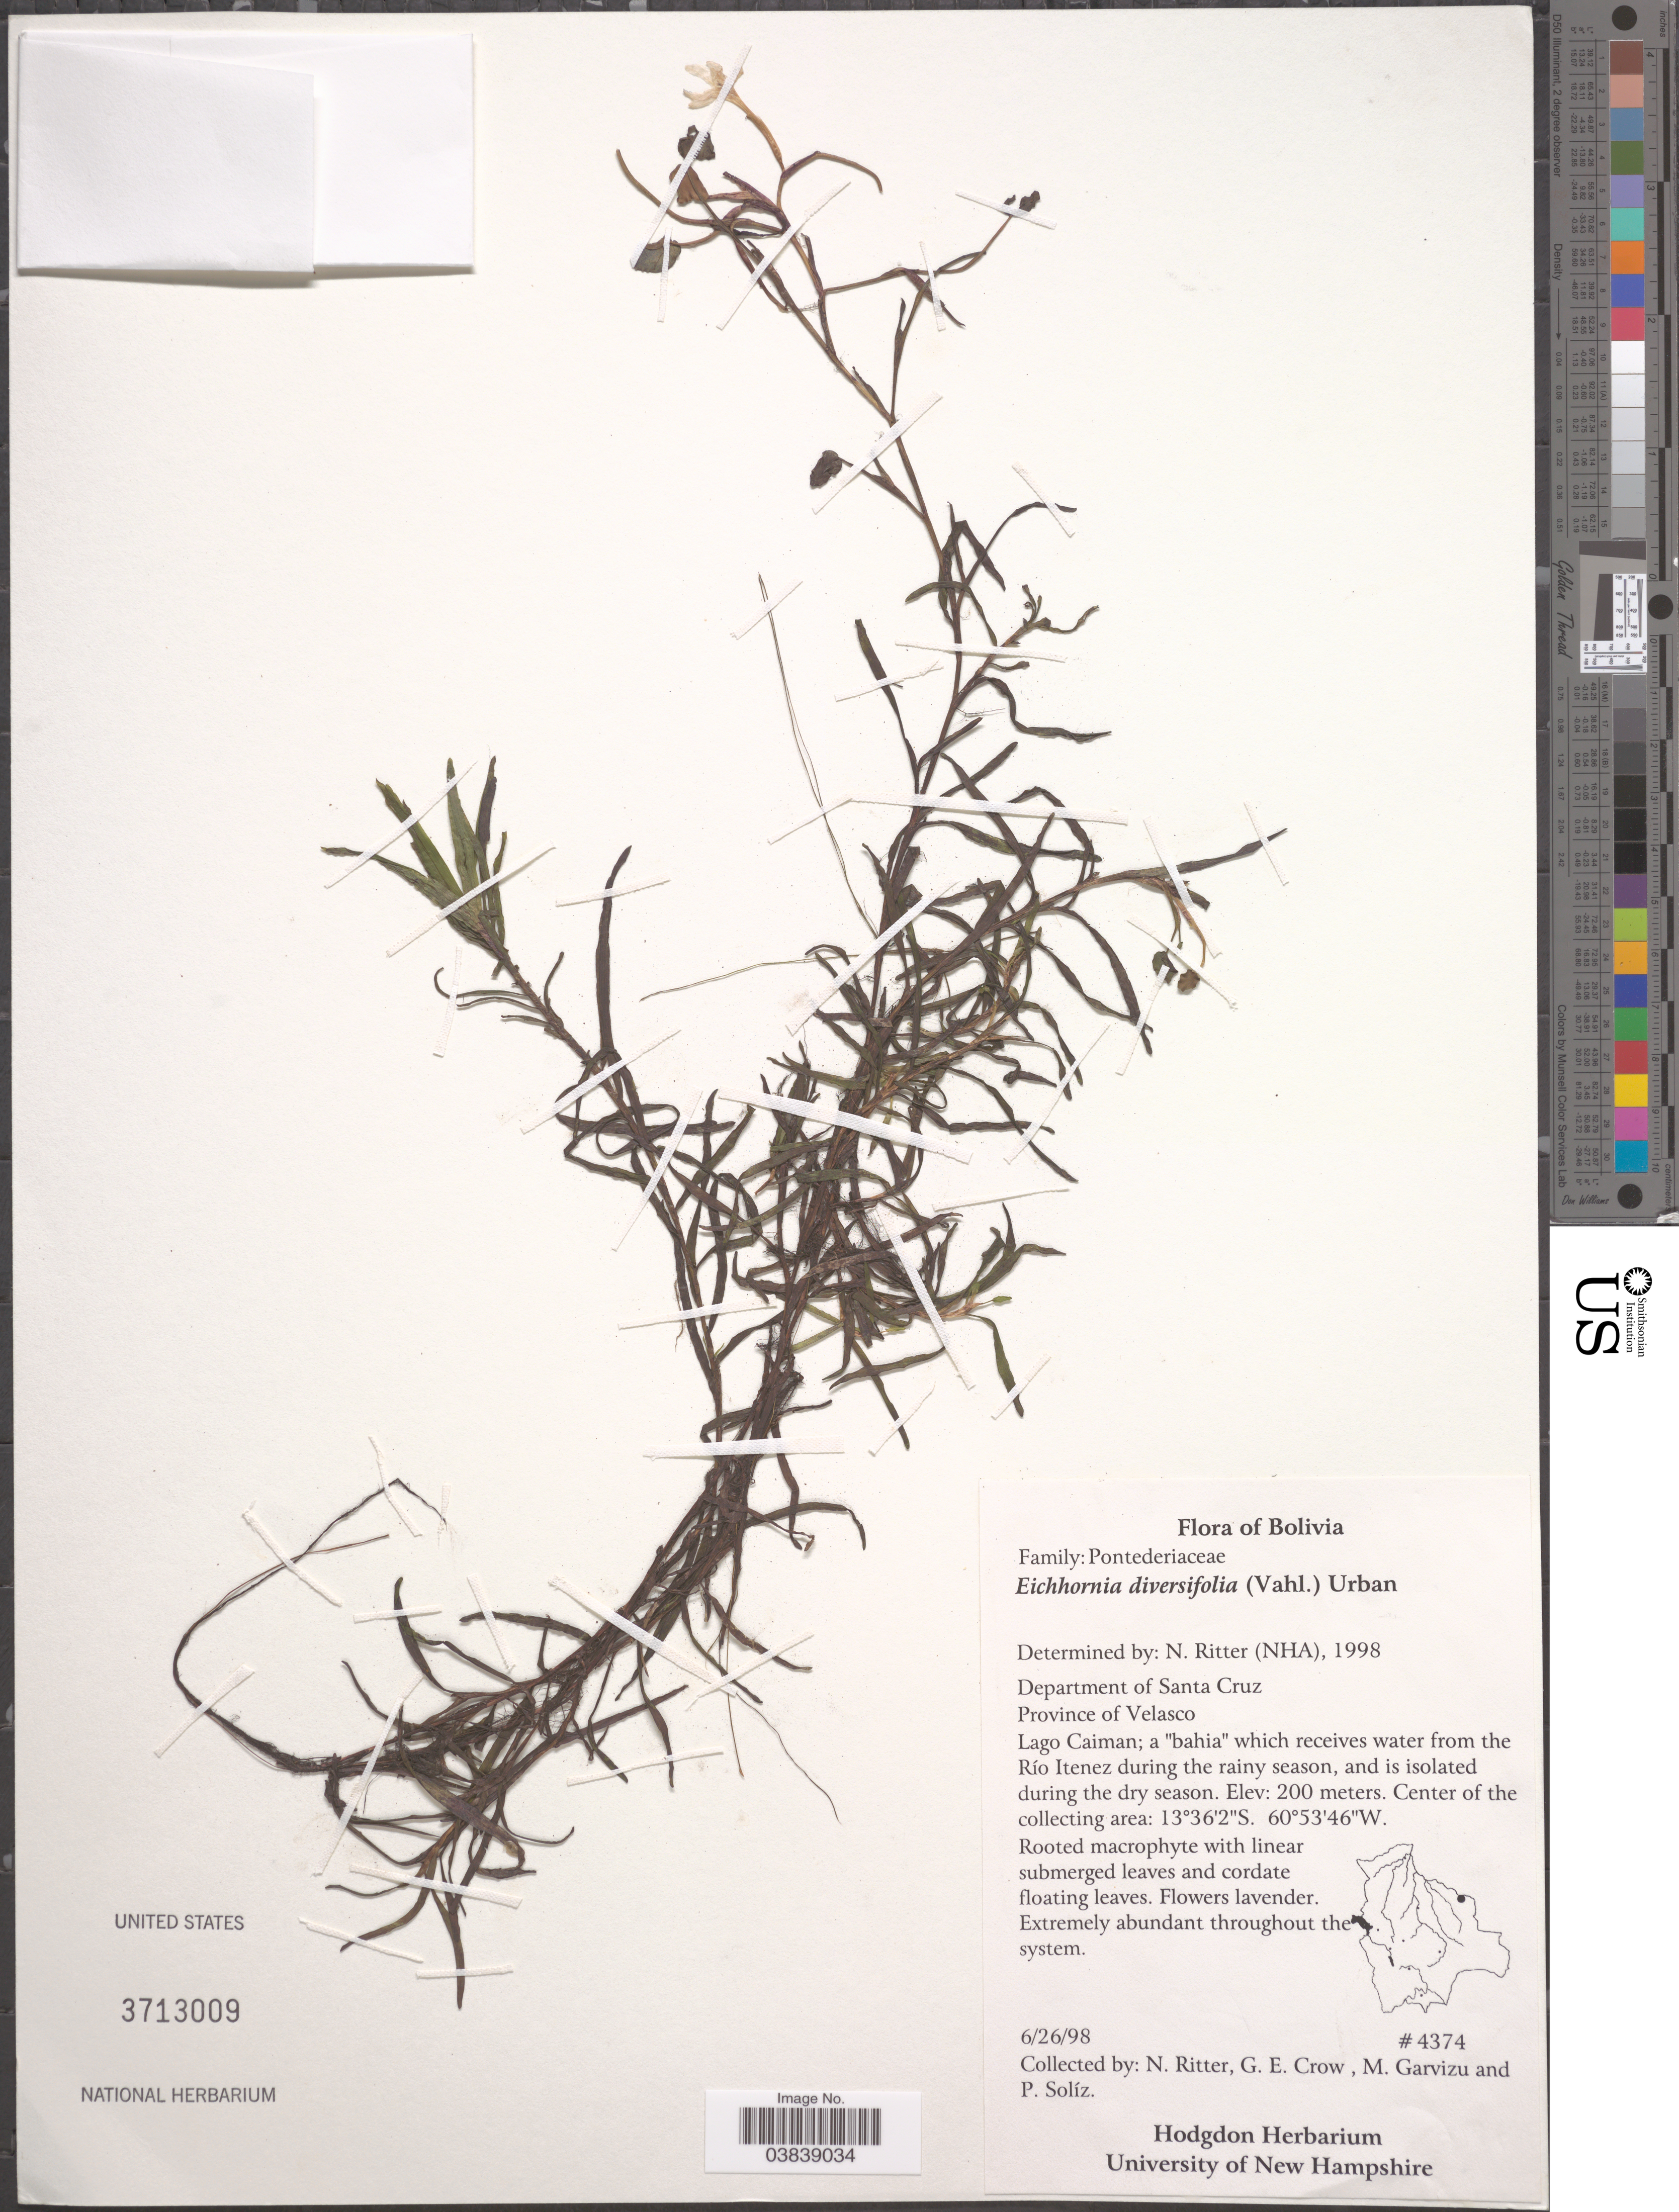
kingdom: Plantae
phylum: Tracheophyta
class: Liliopsida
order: Commelinales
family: Pontederiaceae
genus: Eichhornia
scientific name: Eichhornia diversifolia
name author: (Vahl) Urb.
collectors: N. Ritter, G. Crow, M. Garvizu & P. Soliz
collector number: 4374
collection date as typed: Transcribed d/m/y: 26/6/98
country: Bolivia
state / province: Santa Cruz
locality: Department of Santa Cruz. Province of Velasco. Lago Caiman; a "bahia" which receives water from the Río Itenez. Center of the collecting area.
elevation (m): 200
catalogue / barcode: US 3713009